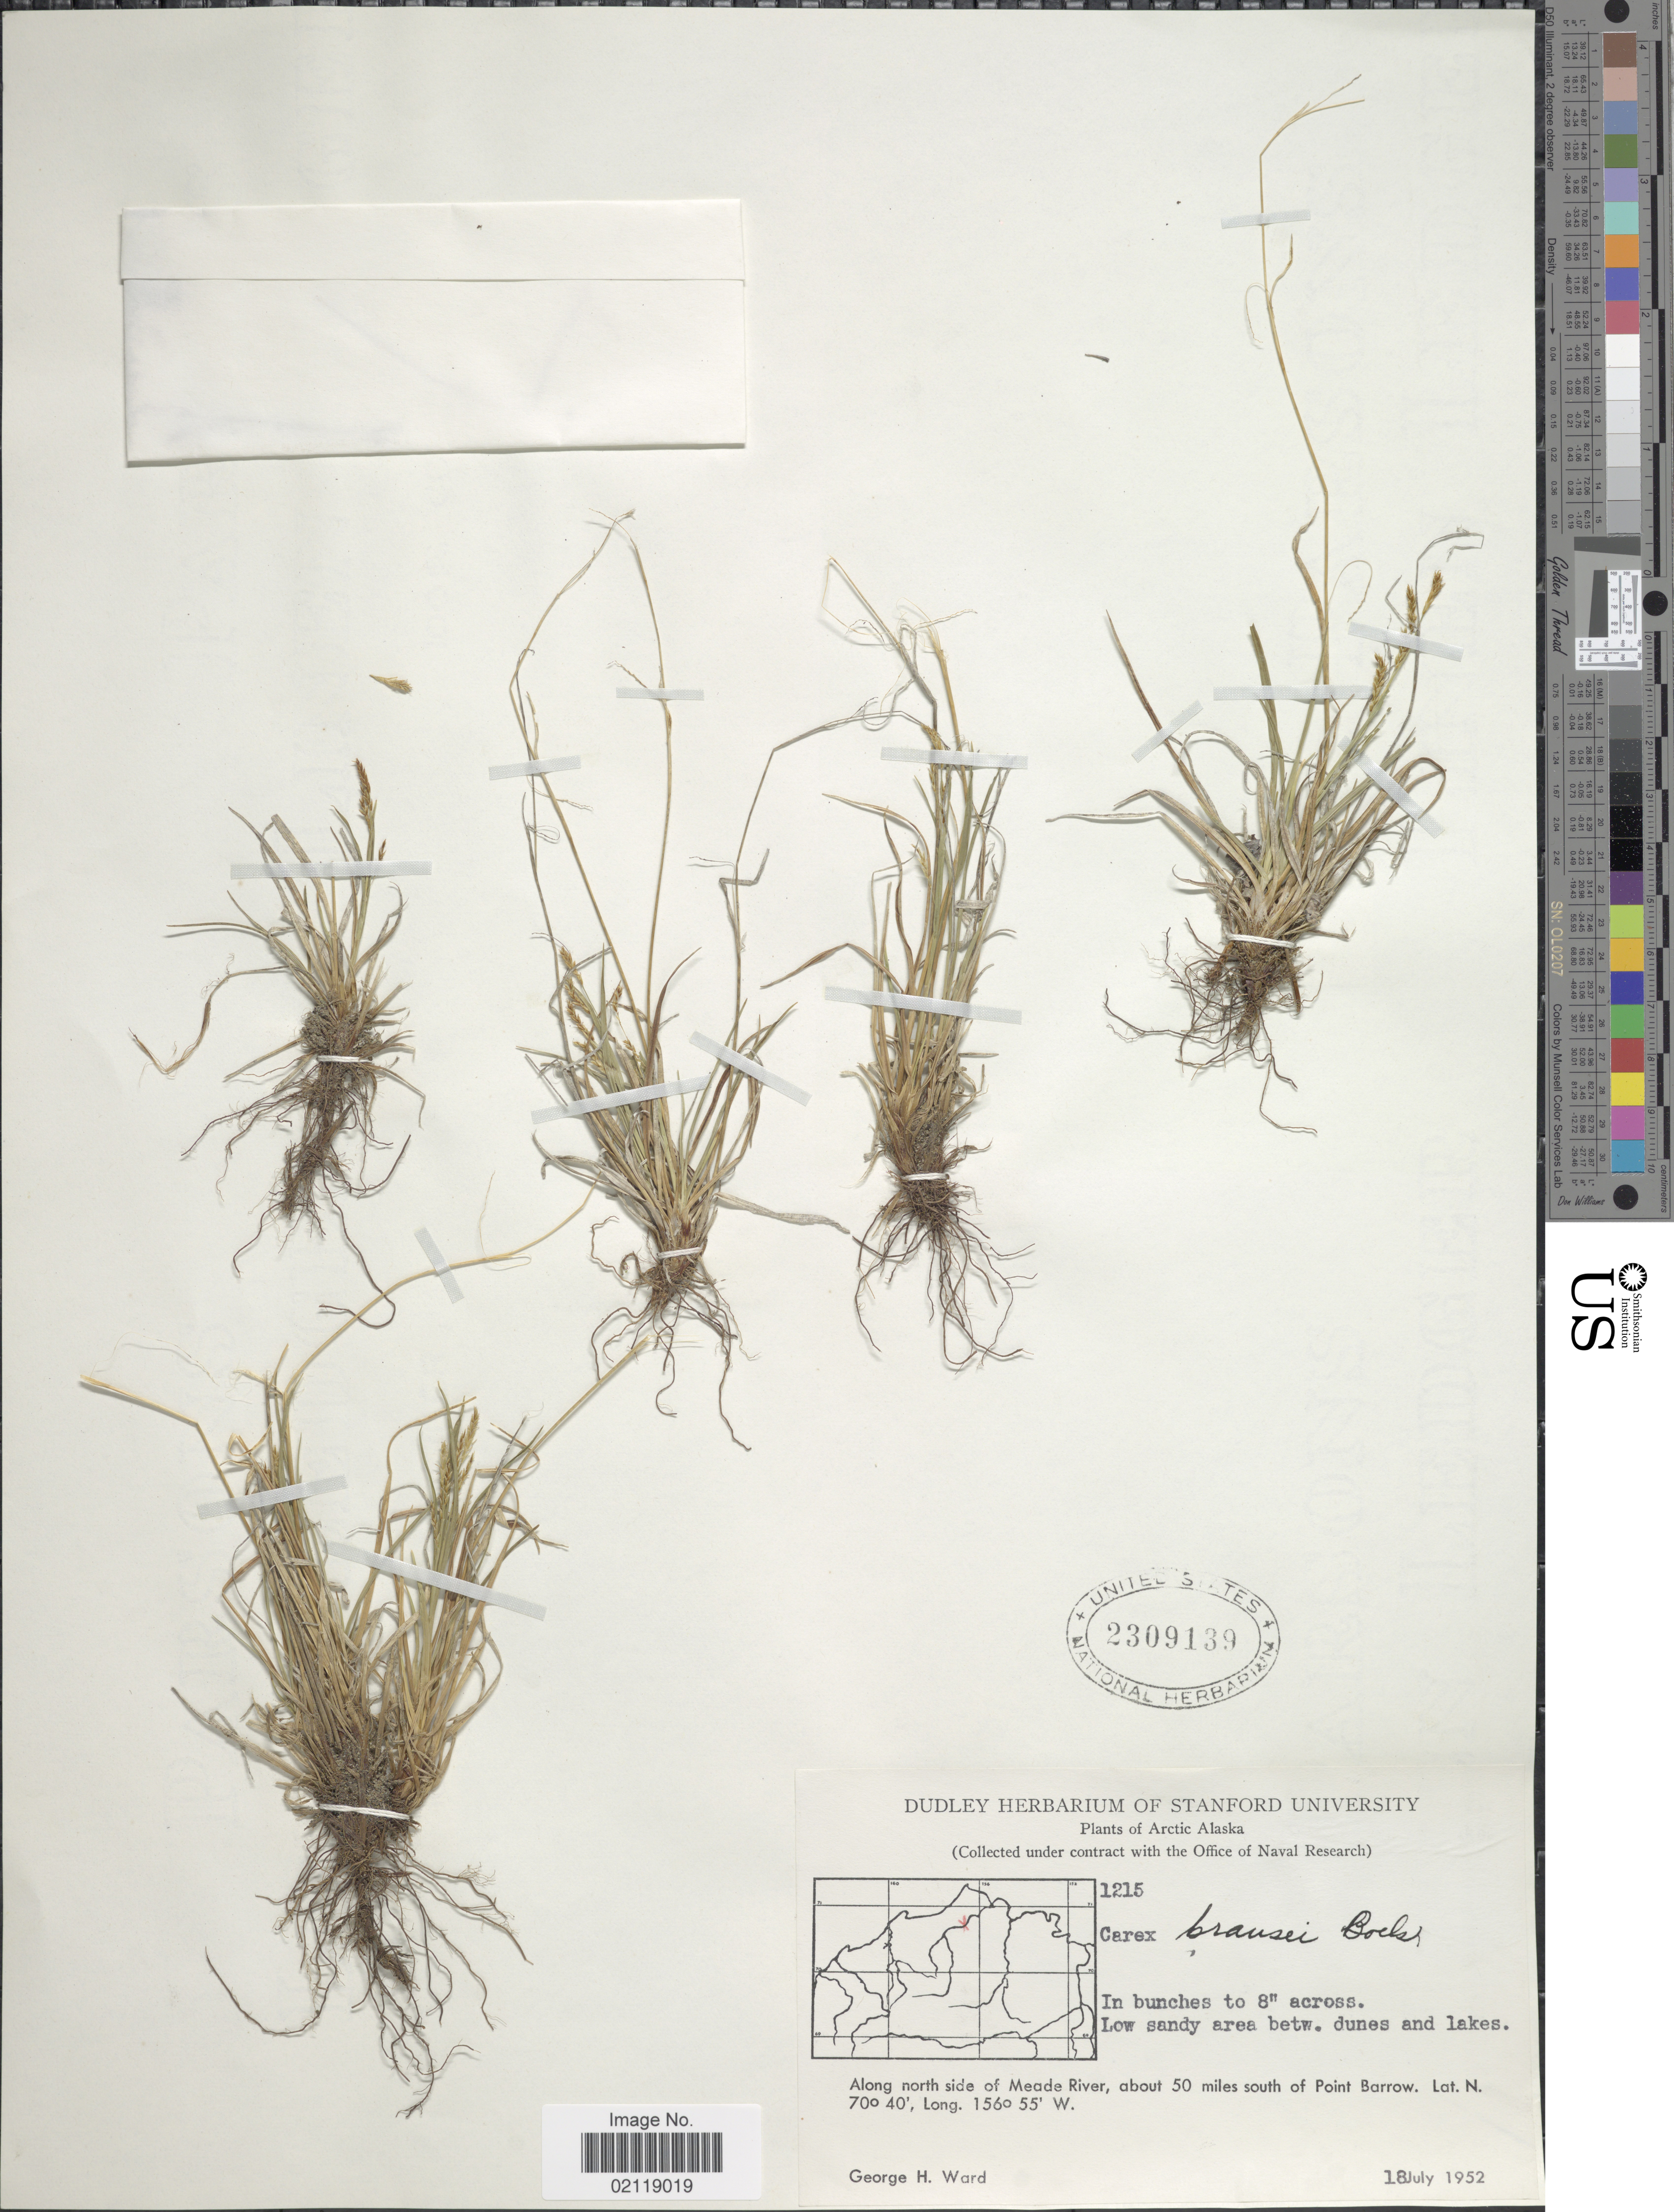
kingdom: Plantae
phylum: Tracheophyta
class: Liliopsida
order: Poales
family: Cyperaceae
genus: Carex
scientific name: Carex krausei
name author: Boeckeler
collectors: G. H. Ward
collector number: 1215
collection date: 1952-07-18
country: United States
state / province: Alaska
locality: Arctic Alaska. Along north side of Meade River, about 50 miles south of Point Barrow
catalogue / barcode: US 2309139